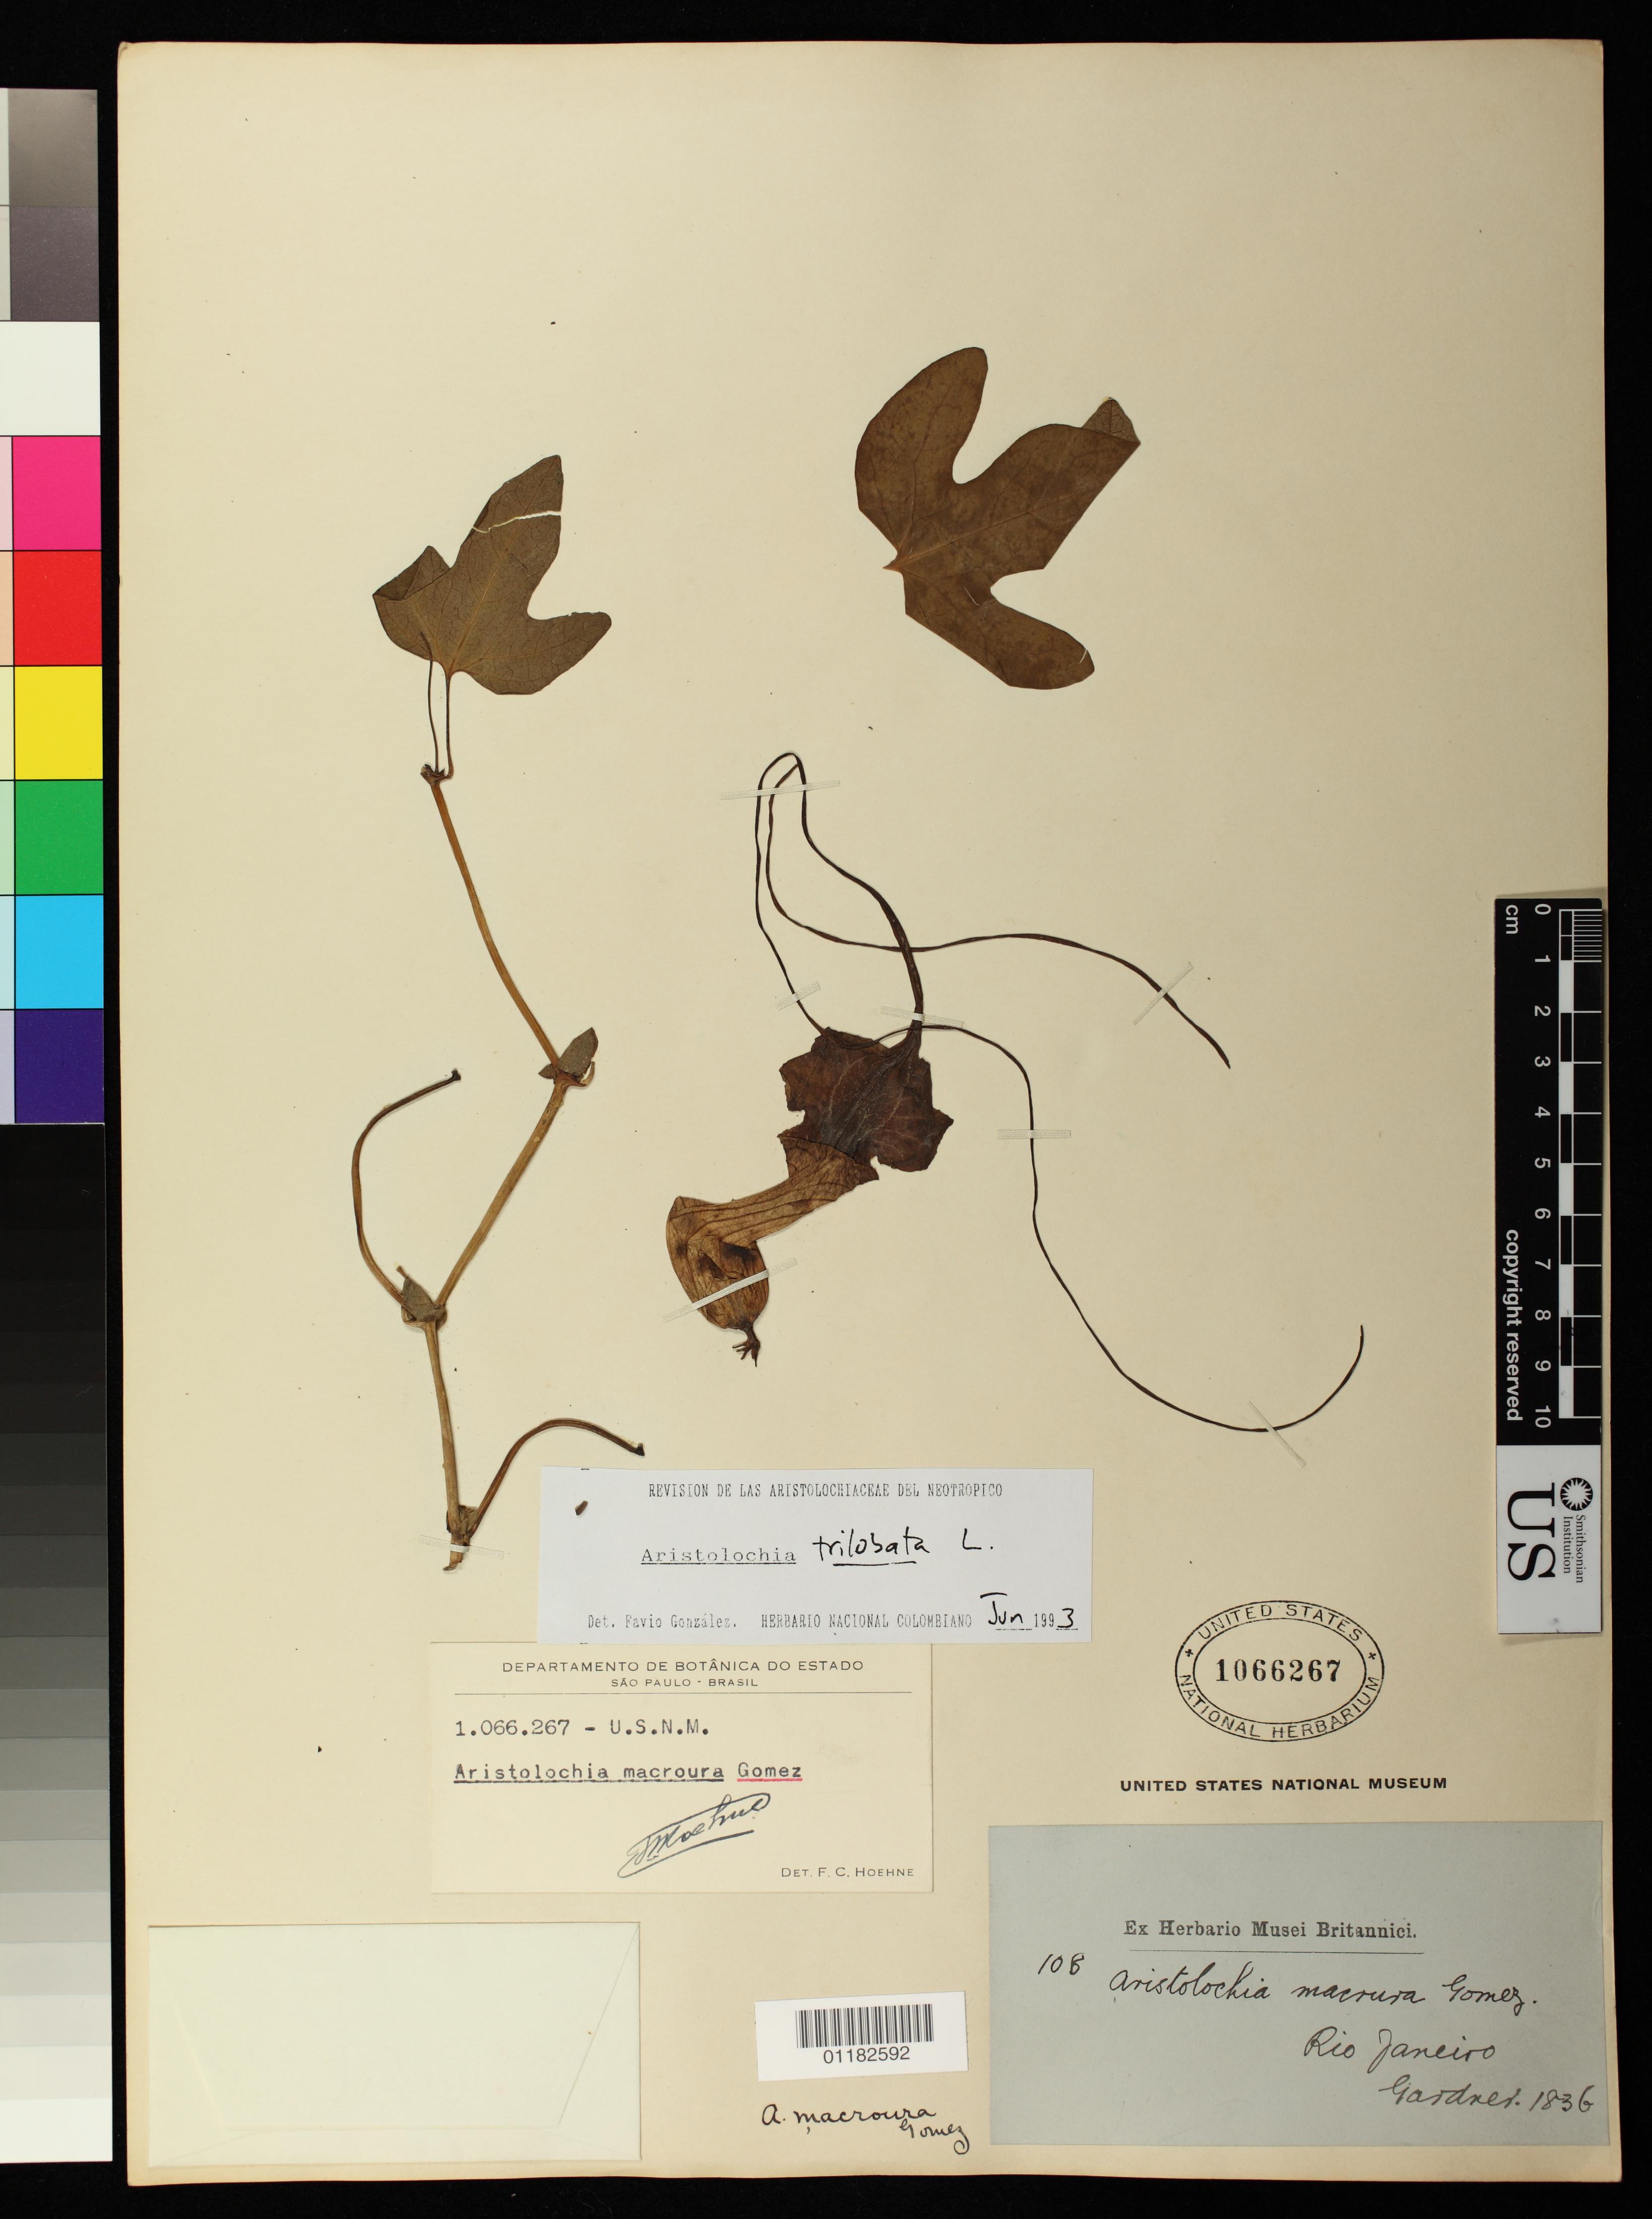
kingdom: Plantae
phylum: Tracheophyta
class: Magnoliopsida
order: Piperales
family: Aristolochiaceae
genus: Aristolochia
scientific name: Aristolochia trilobata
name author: L.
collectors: G. Gardner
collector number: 108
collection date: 1836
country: Brazil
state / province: Rio de Janeiro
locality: Rio Janeiro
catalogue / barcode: US 1066267